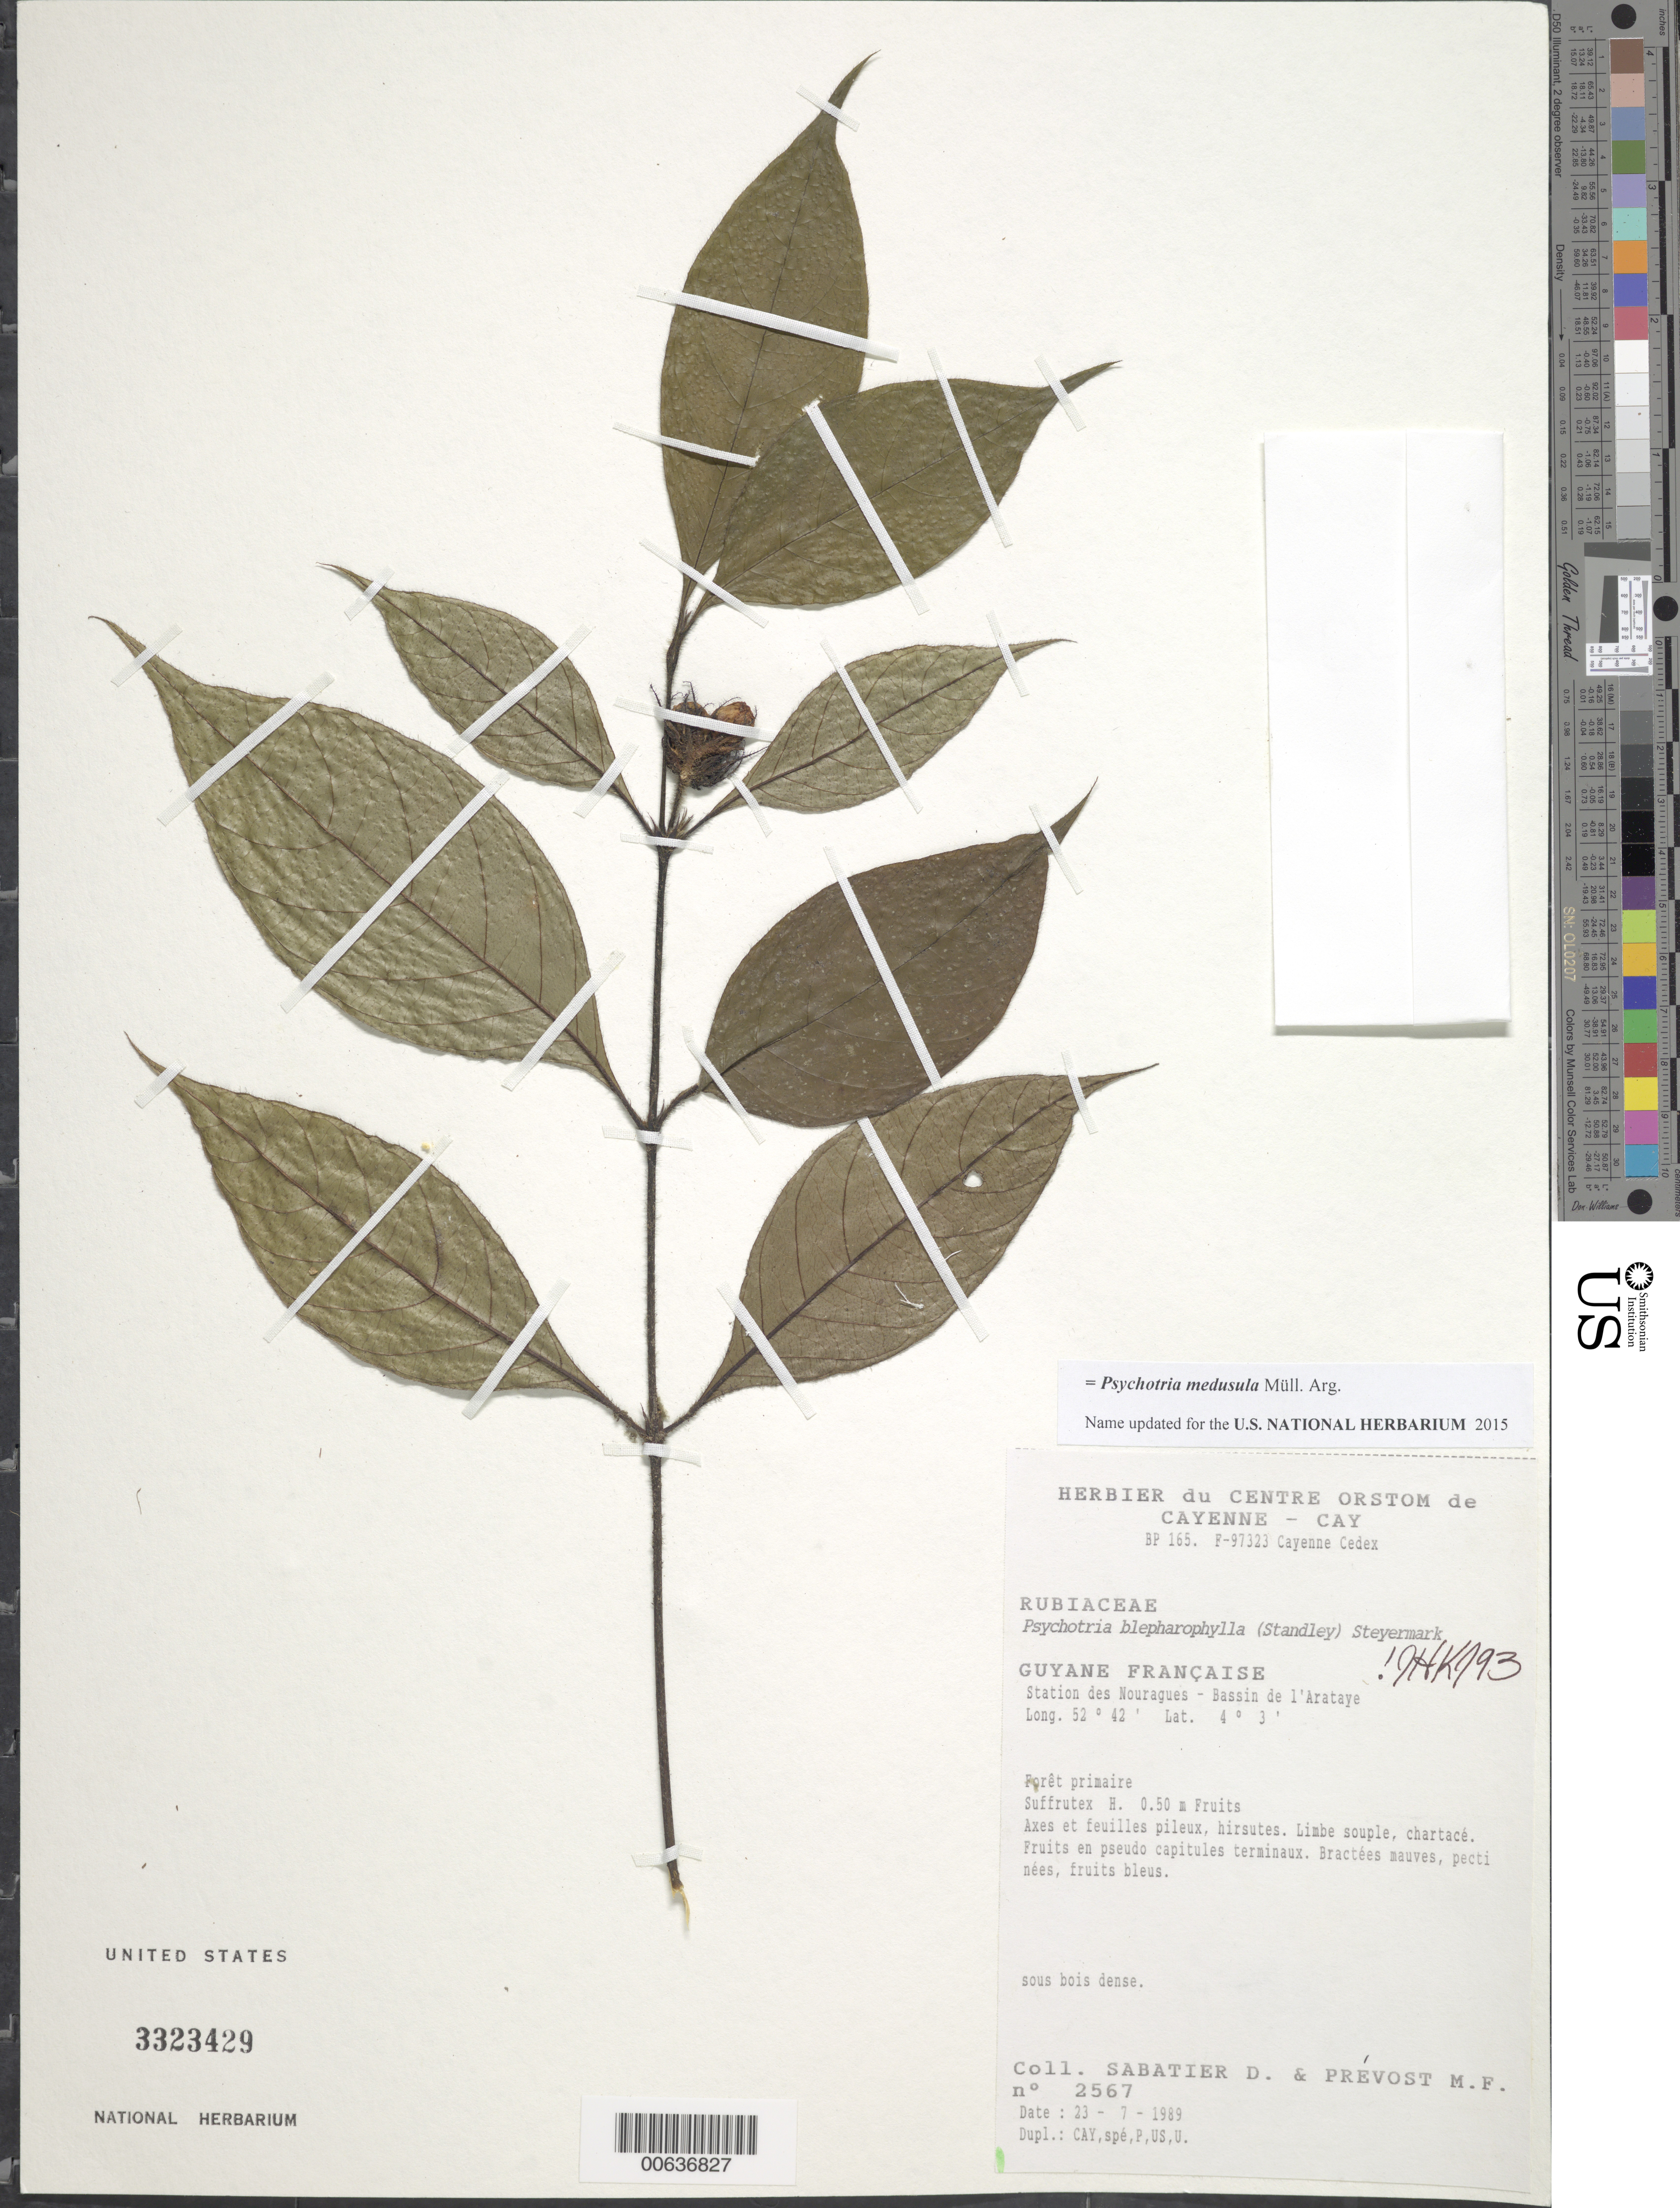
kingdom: Plantae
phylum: Tracheophyta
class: Magnoliopsida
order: Gentianales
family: Rubiaceae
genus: Palicourea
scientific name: Palicourea glabra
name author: (Aubl.) Delprete & J.H. Kirkbr.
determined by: Kirkbride, J. H., Jr.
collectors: D. Sabatier & M.-F. Prévost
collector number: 2567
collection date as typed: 23-Jul-89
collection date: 1989-07-23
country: French Guiana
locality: Station des Nouragues, Bassin de l'Approuague, Arataye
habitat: Primary forest; sous bois dense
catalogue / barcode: US 3323429